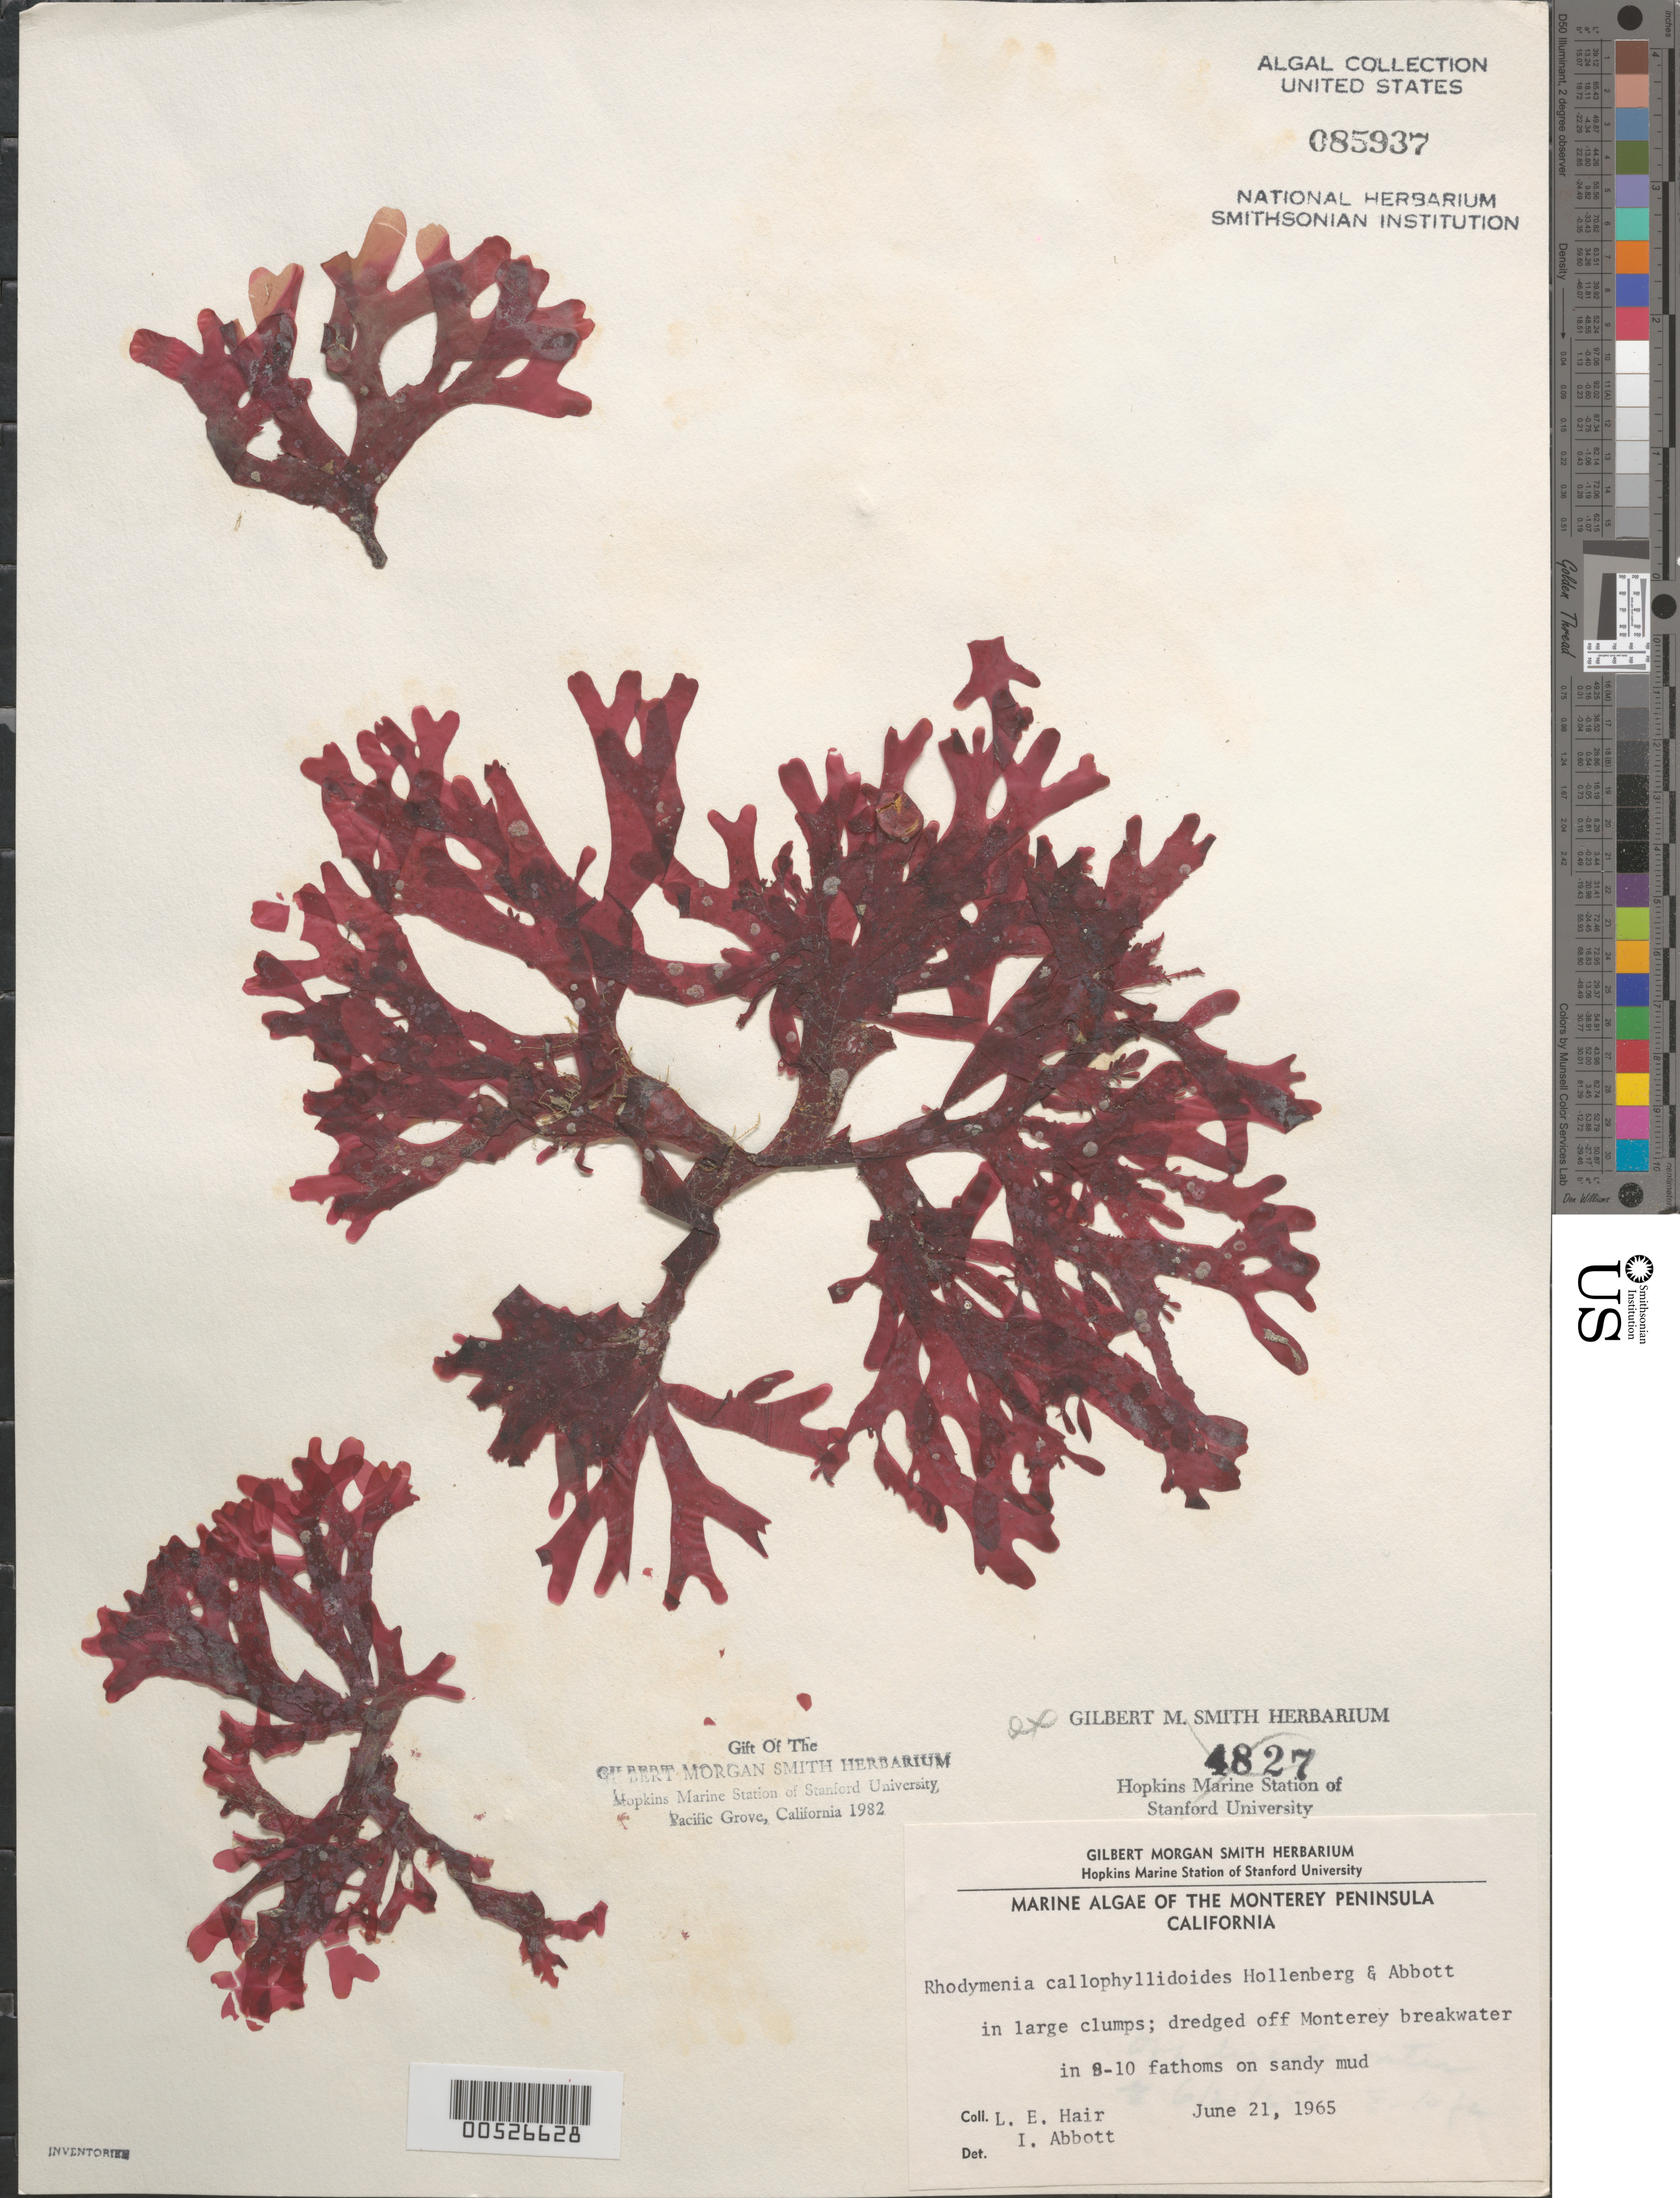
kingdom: Plantae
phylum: Rhodophyta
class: Florideophyceae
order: Rhodymeniales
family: Rhodymeniaceae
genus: Rhodymenia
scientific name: Rhodymenia callophyllidoides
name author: Hollenb. & I.A. Abbott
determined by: Abbott, Isabella A.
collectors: L. Hair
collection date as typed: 21 Jun 1965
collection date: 1965-06-21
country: United States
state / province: California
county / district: Monterey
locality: Off Monterey breakwater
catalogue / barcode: US 85937